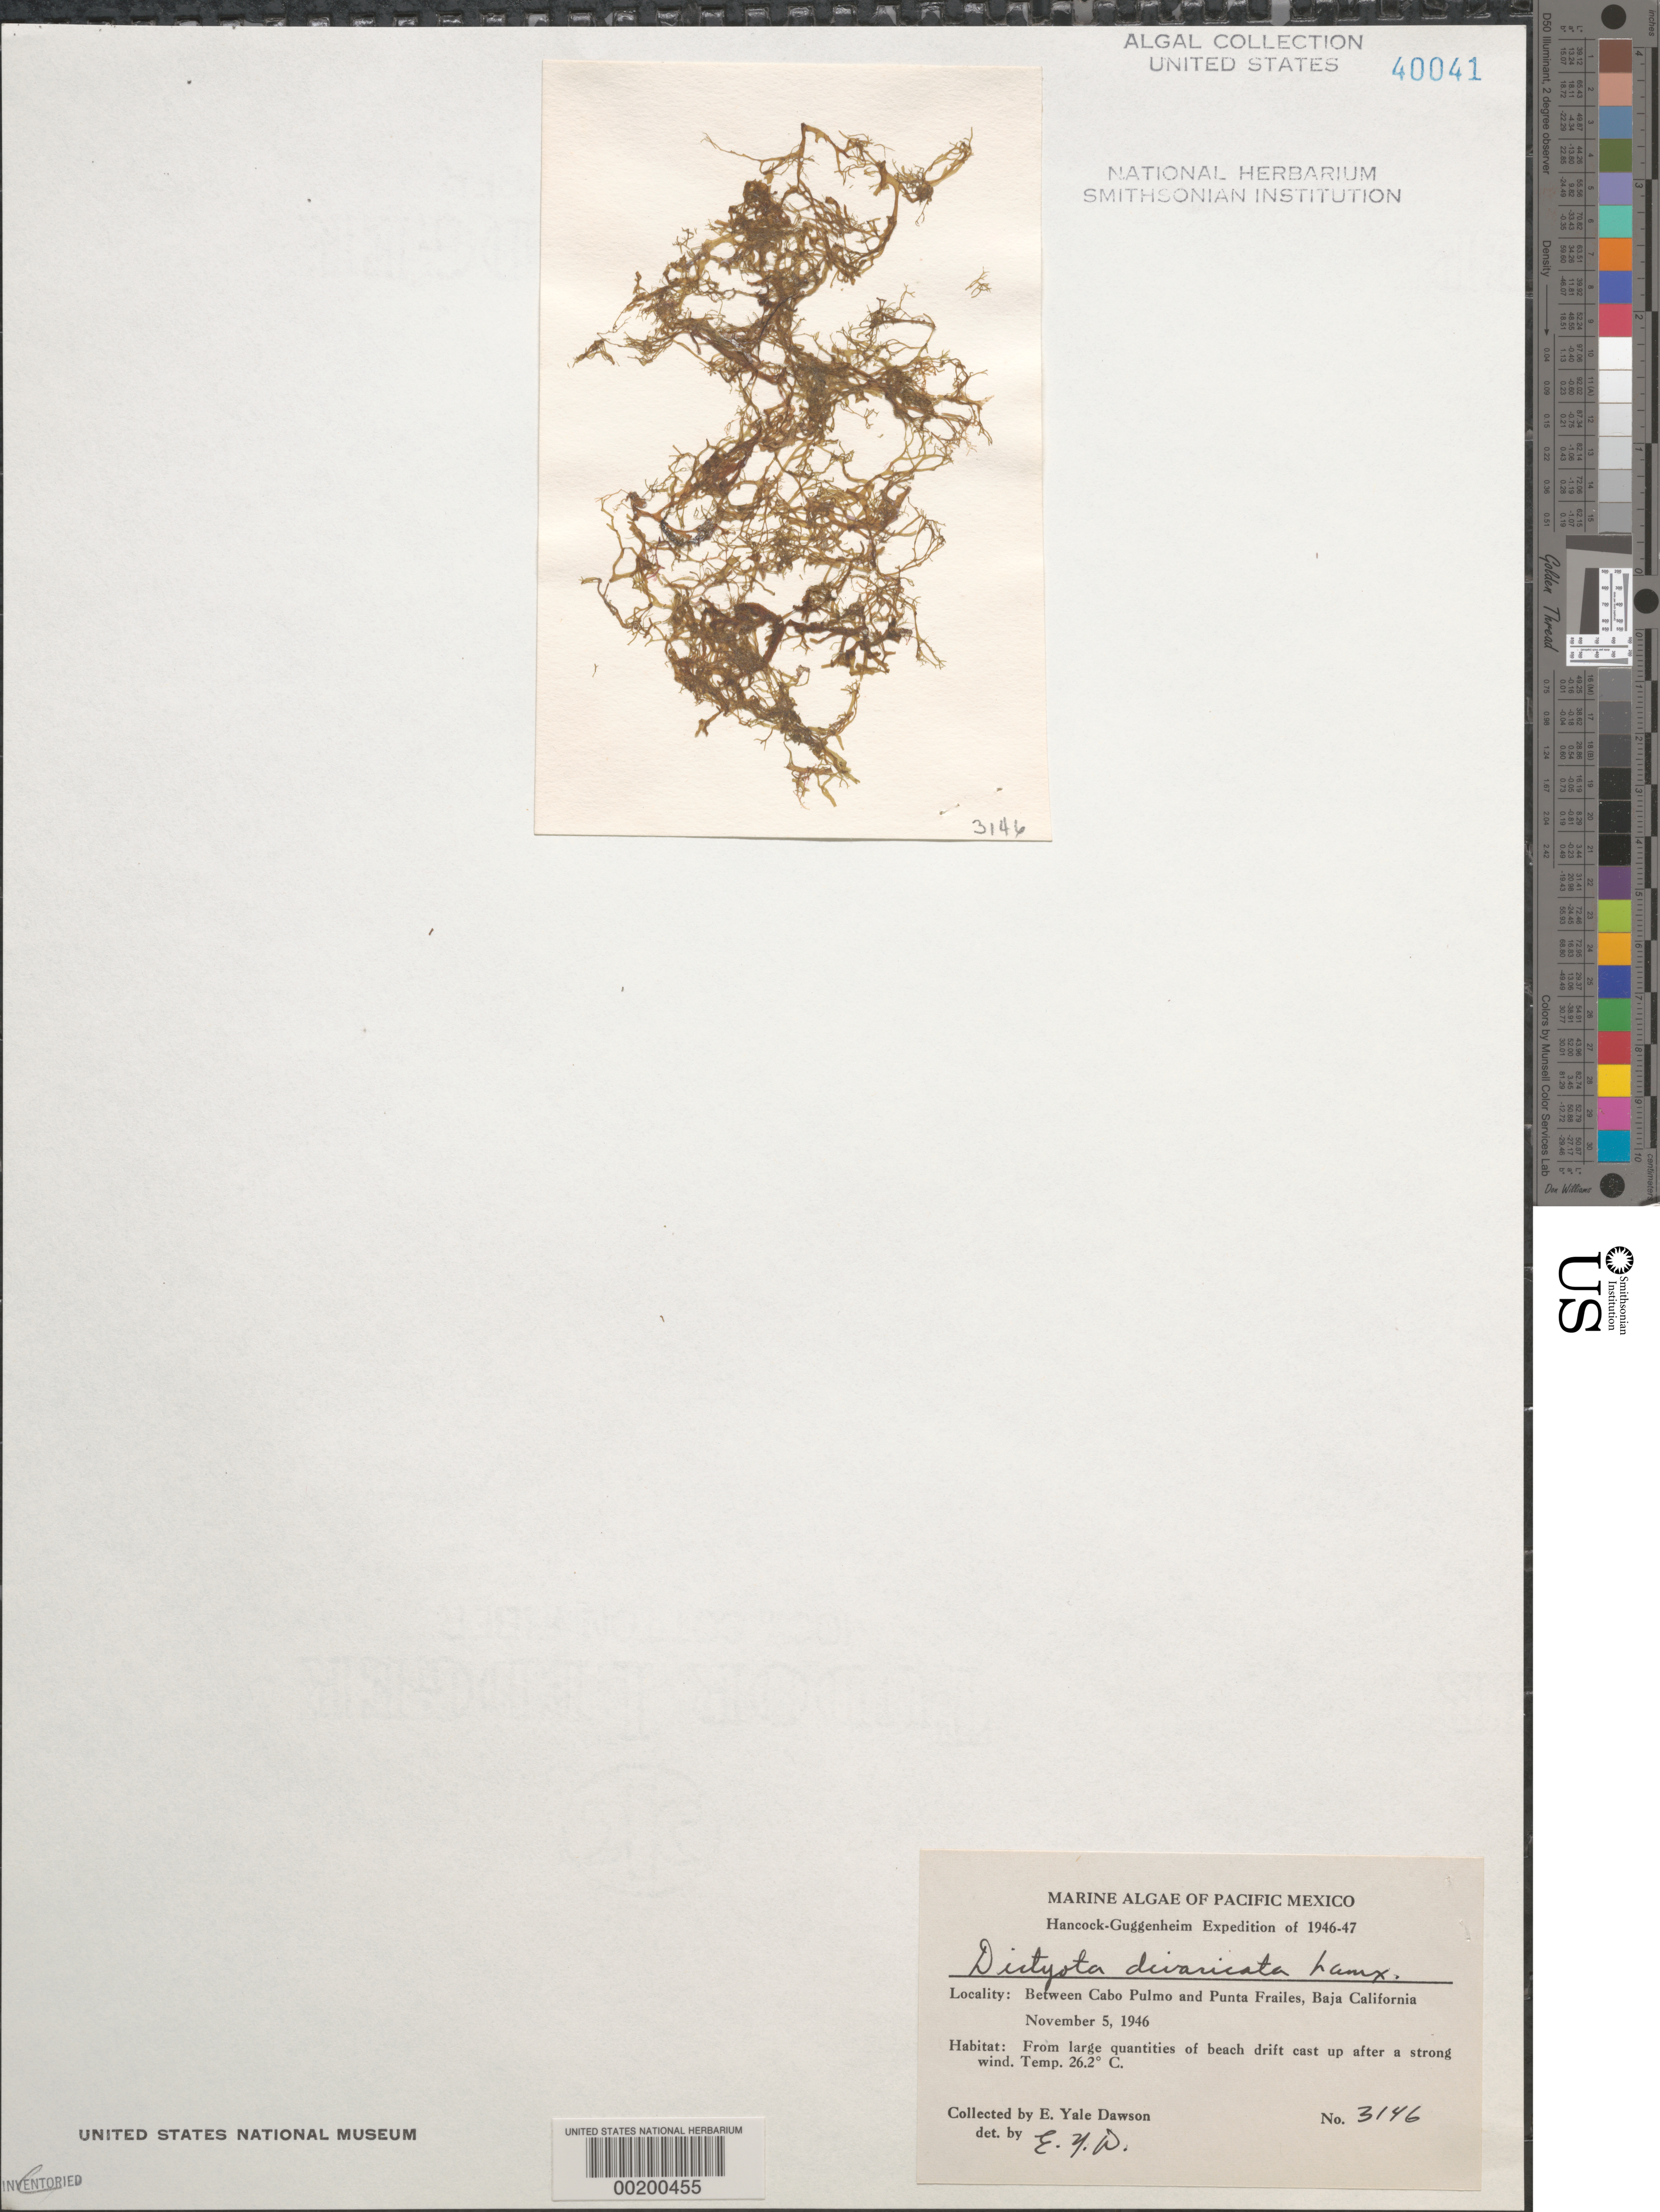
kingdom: Chromista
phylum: Ochrophyta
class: Phaeophyceae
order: Dictyotales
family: Dictyotaceae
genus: Dictyota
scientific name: Dictyota divaricata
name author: J.V.Lamouroux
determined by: Dawson, E. Y.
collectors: E. Y. Dawson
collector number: EYD 3146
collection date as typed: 05 Nov 1946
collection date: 1946-11-05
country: Mexico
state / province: Baja California Sur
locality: Between Cabo Pulmo and Punta Frailes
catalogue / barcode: US 40041